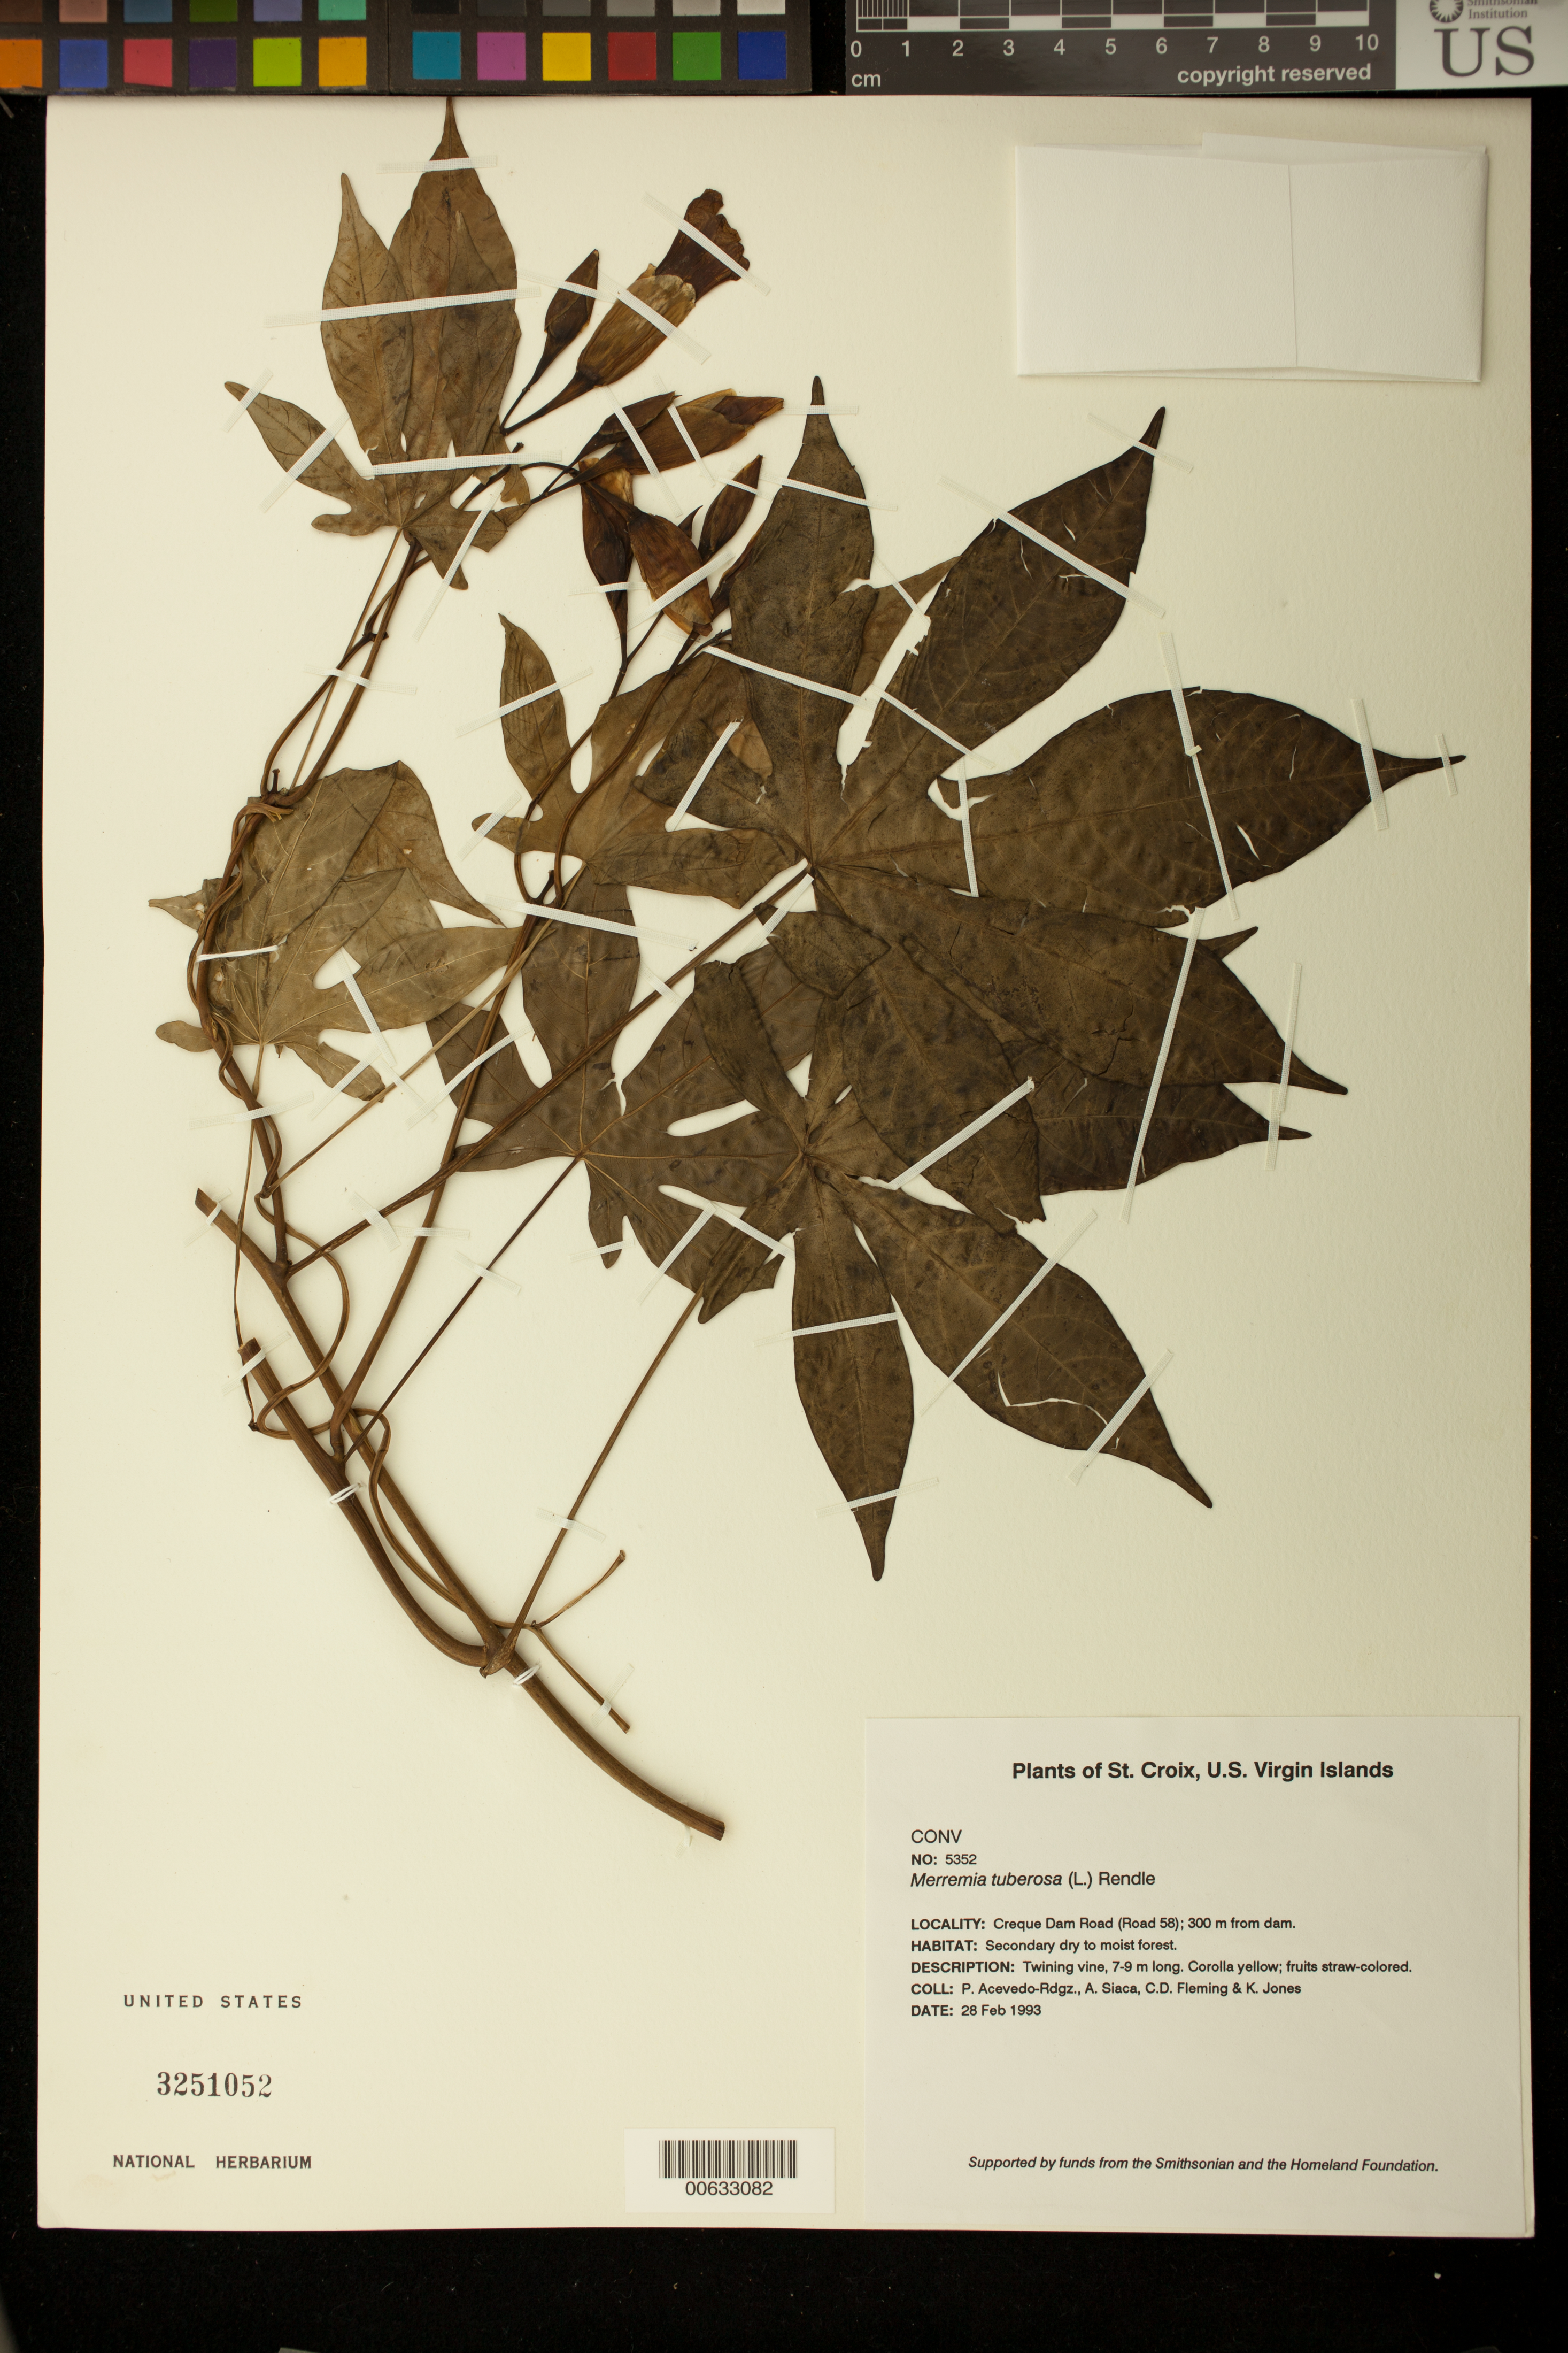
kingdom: Plantae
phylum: Tracheophyta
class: Magnoliopsida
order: Solanales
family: Convolvulaceae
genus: Distimake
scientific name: Distimake tuberosus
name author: (L.) A. R. Simões & Staples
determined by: Strong, Mark T., (BOT), Smithsonian Institution - National Museum of Natural History (UNITED STATES)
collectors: P. Acevedo-Rodr., A. Siaca, C. Fleming & K. Jones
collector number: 5352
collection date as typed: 28 Feb 1993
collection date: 1993-02-28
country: U.S. Virgin Islands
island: St. Croix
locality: Creque Dam Road (Road 58); 300 m from dam.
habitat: Secondary dry to moist forest.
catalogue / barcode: US 3251052